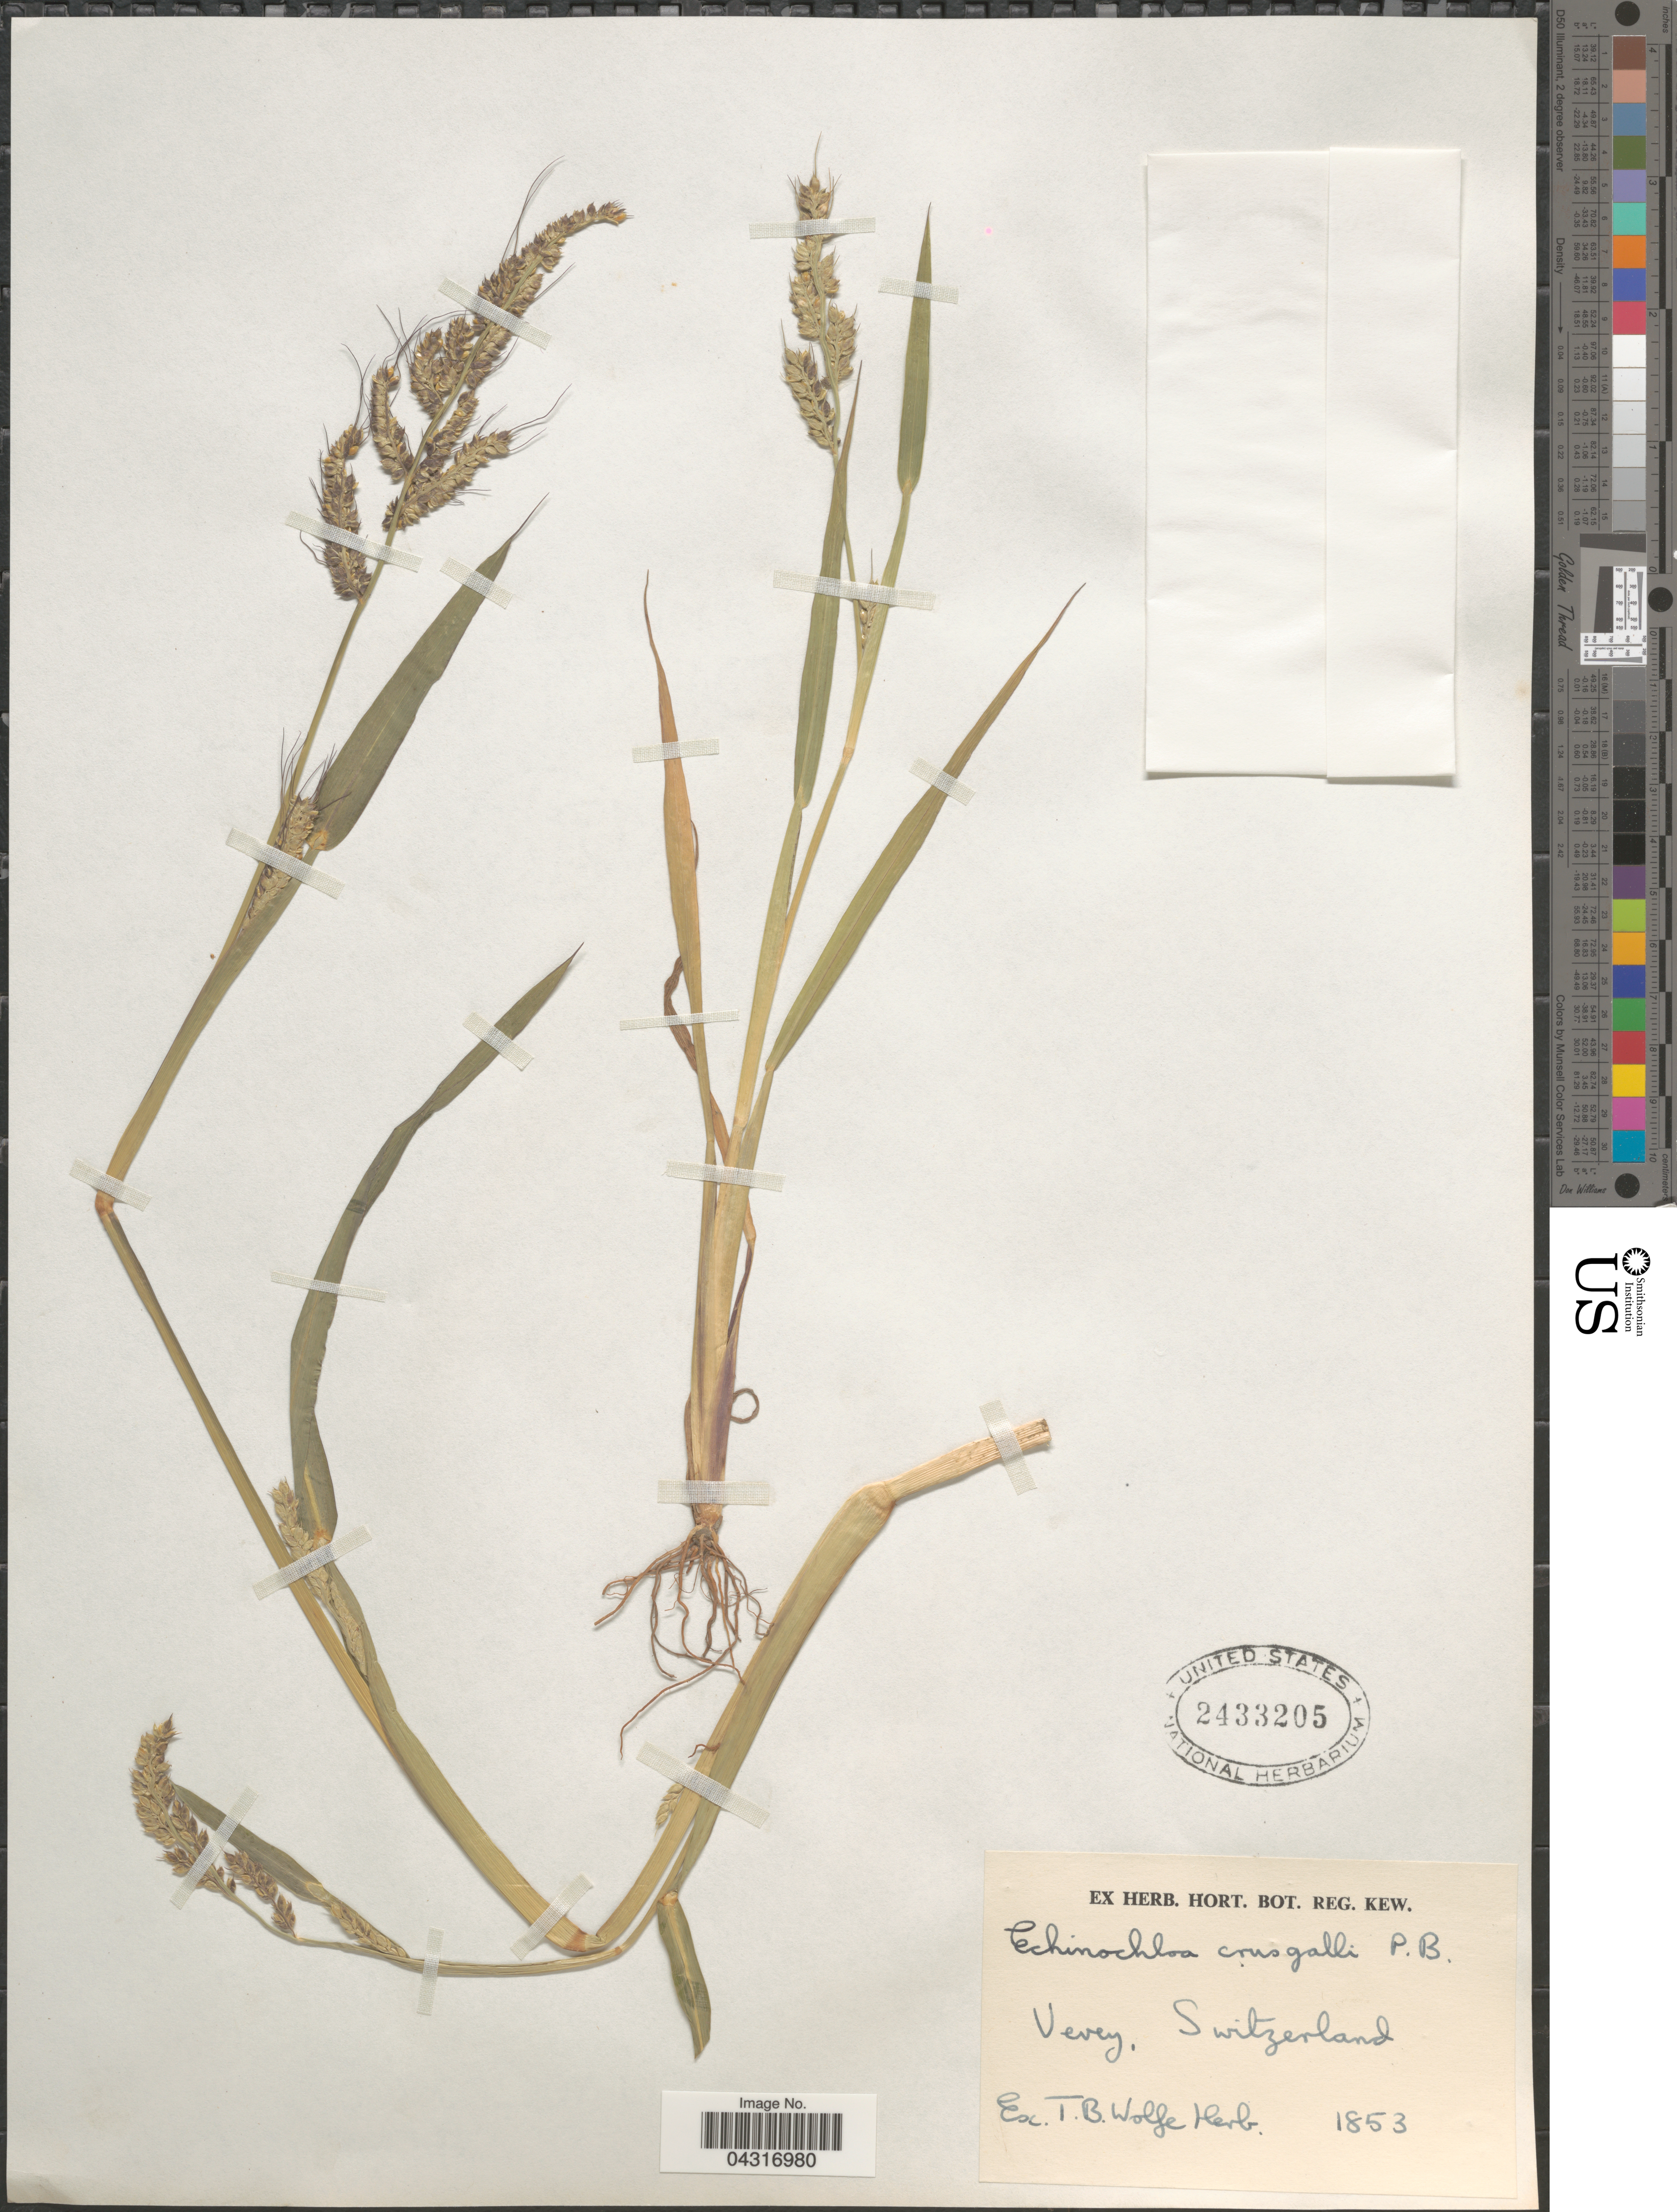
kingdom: Plantae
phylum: Tracheophyta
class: Liliopsida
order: Poales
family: Poaceae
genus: Echinochloa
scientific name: Echinochloa crus-galli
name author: (L.) P. Beauv.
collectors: Ex Herb. T. B. Wolfe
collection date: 1853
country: Switzerland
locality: Vevey.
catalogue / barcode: US 2433205